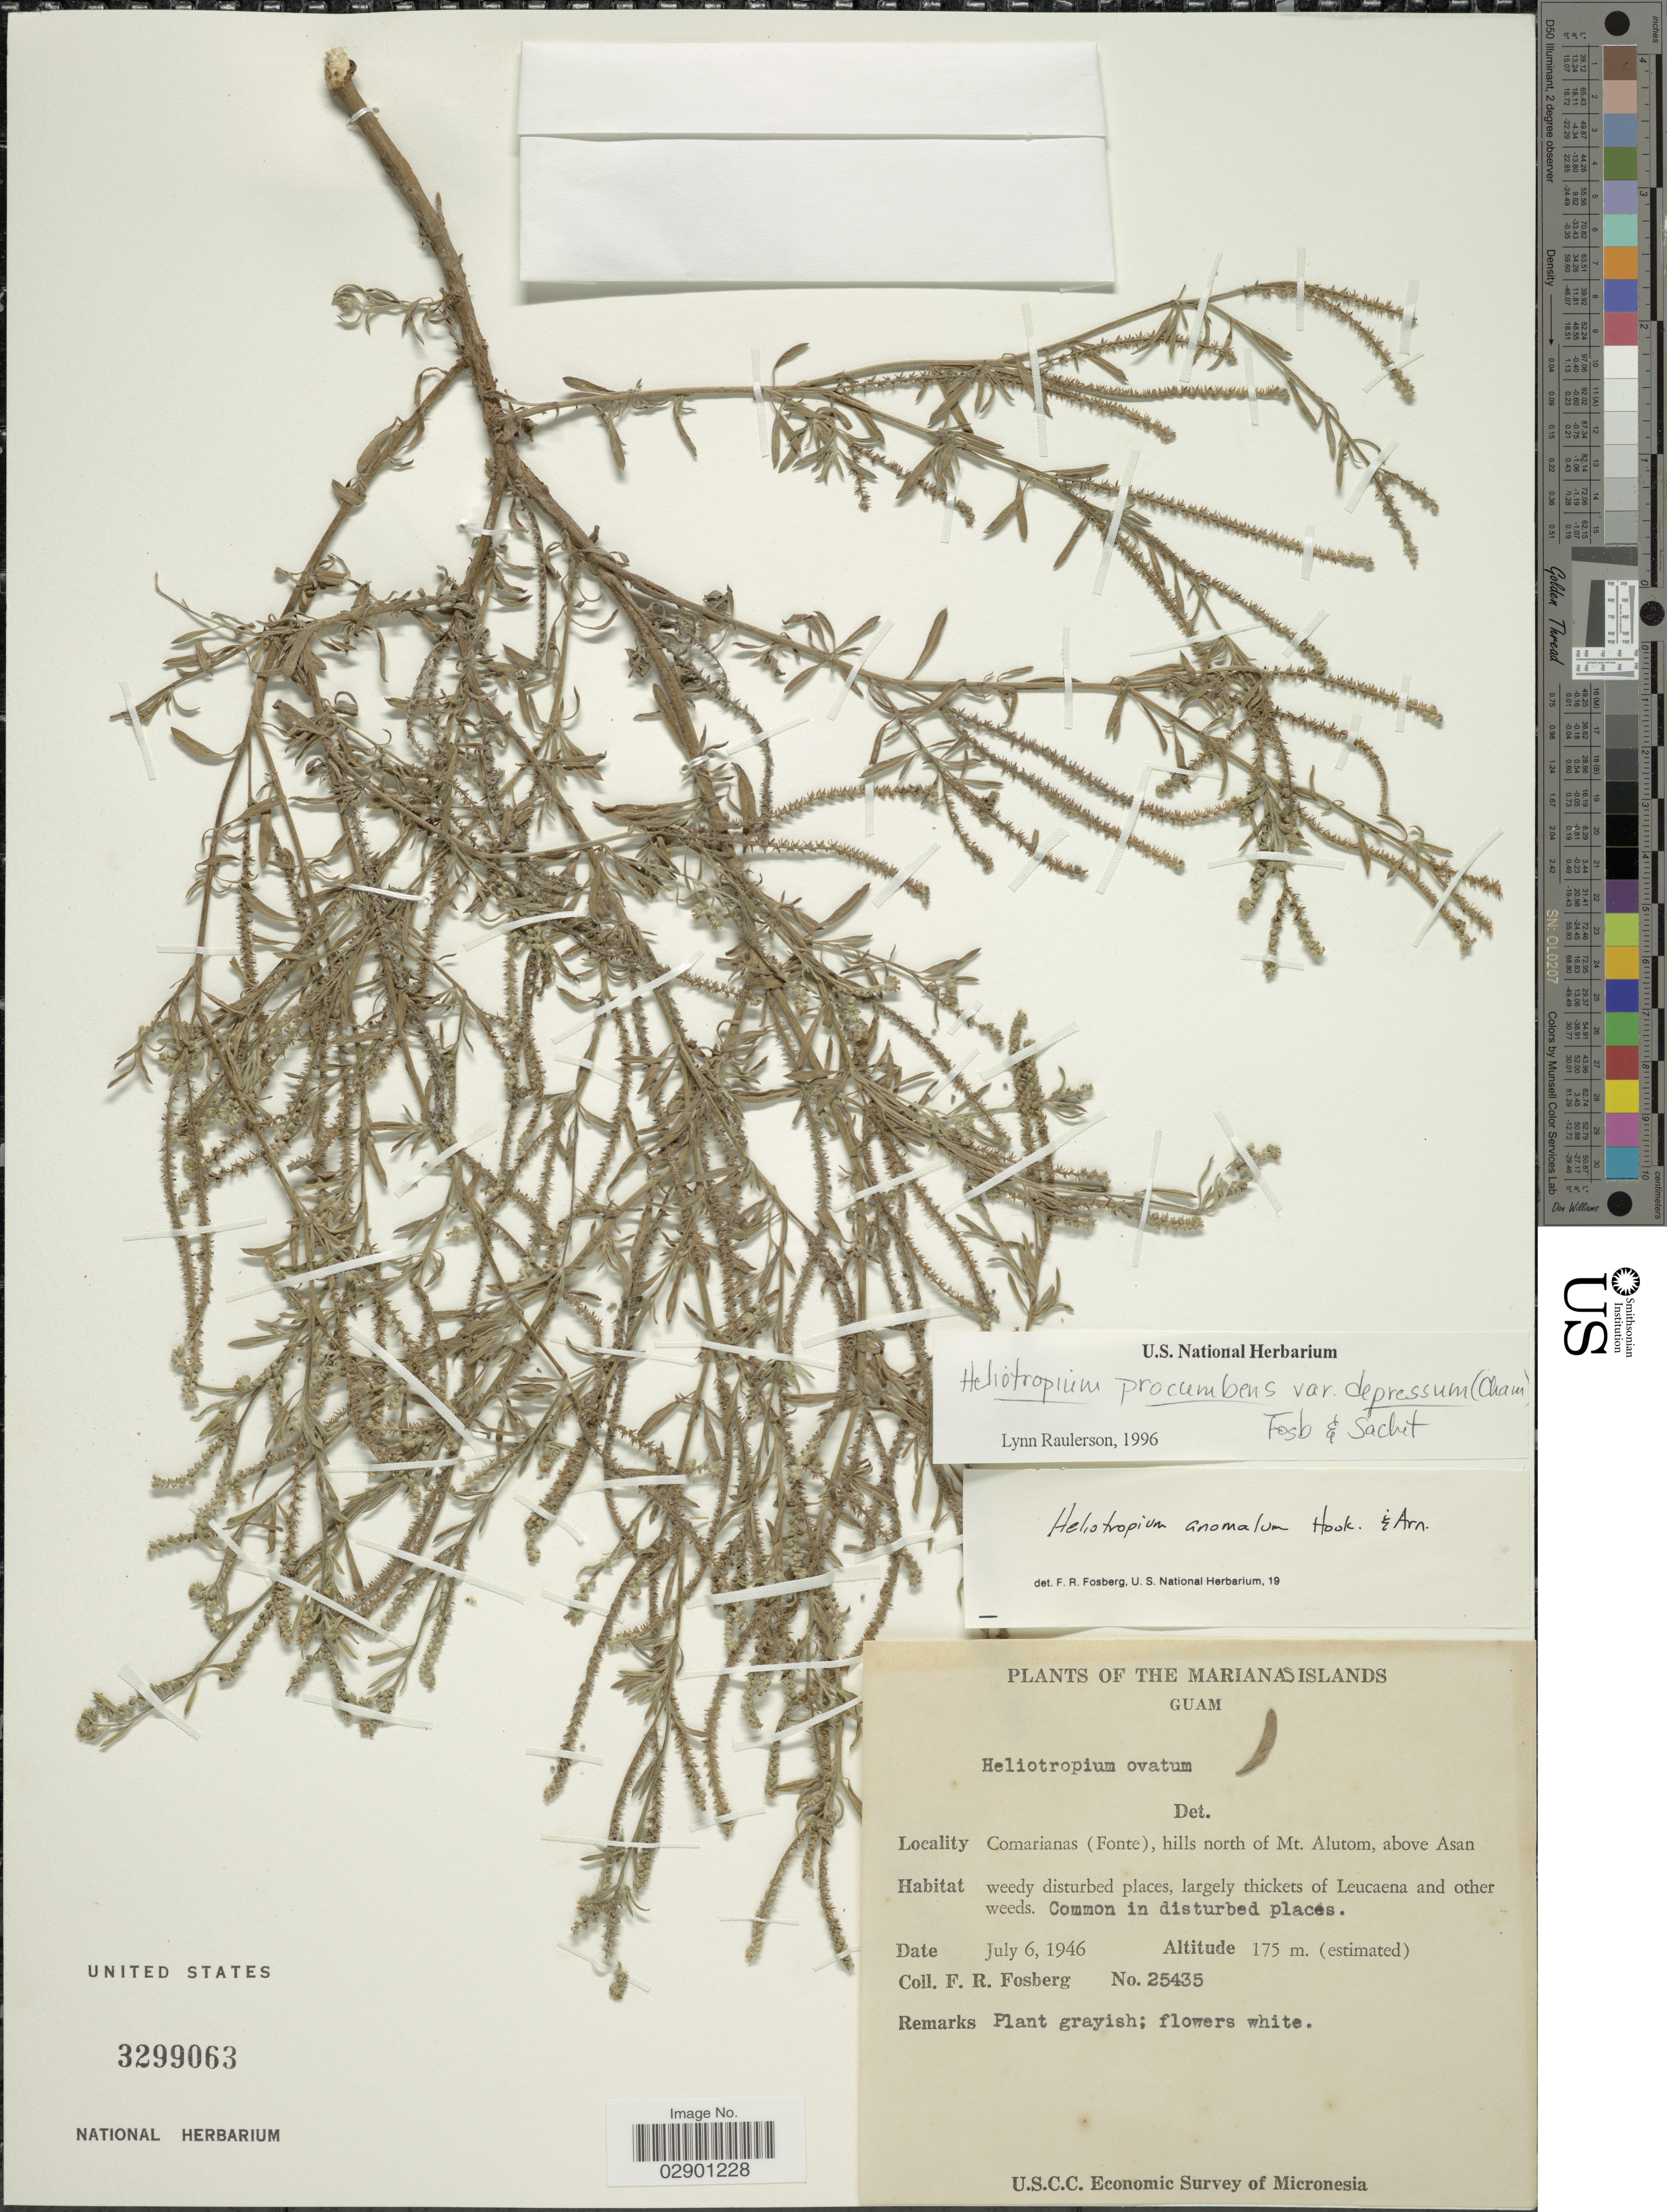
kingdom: Plantae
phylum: Tracheophyta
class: Magnoliopsida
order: Boraginales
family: Heliotropiaceae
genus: Heliotropium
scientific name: Heliotropium procumbens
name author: Mill.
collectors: F. R. Fosberg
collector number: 25435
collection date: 1946-07-06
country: Guam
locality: Marianas Islands. Comarianas (Fonte), hills north of Mt. Alutom, above Asan.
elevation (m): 175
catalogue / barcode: US 3299063